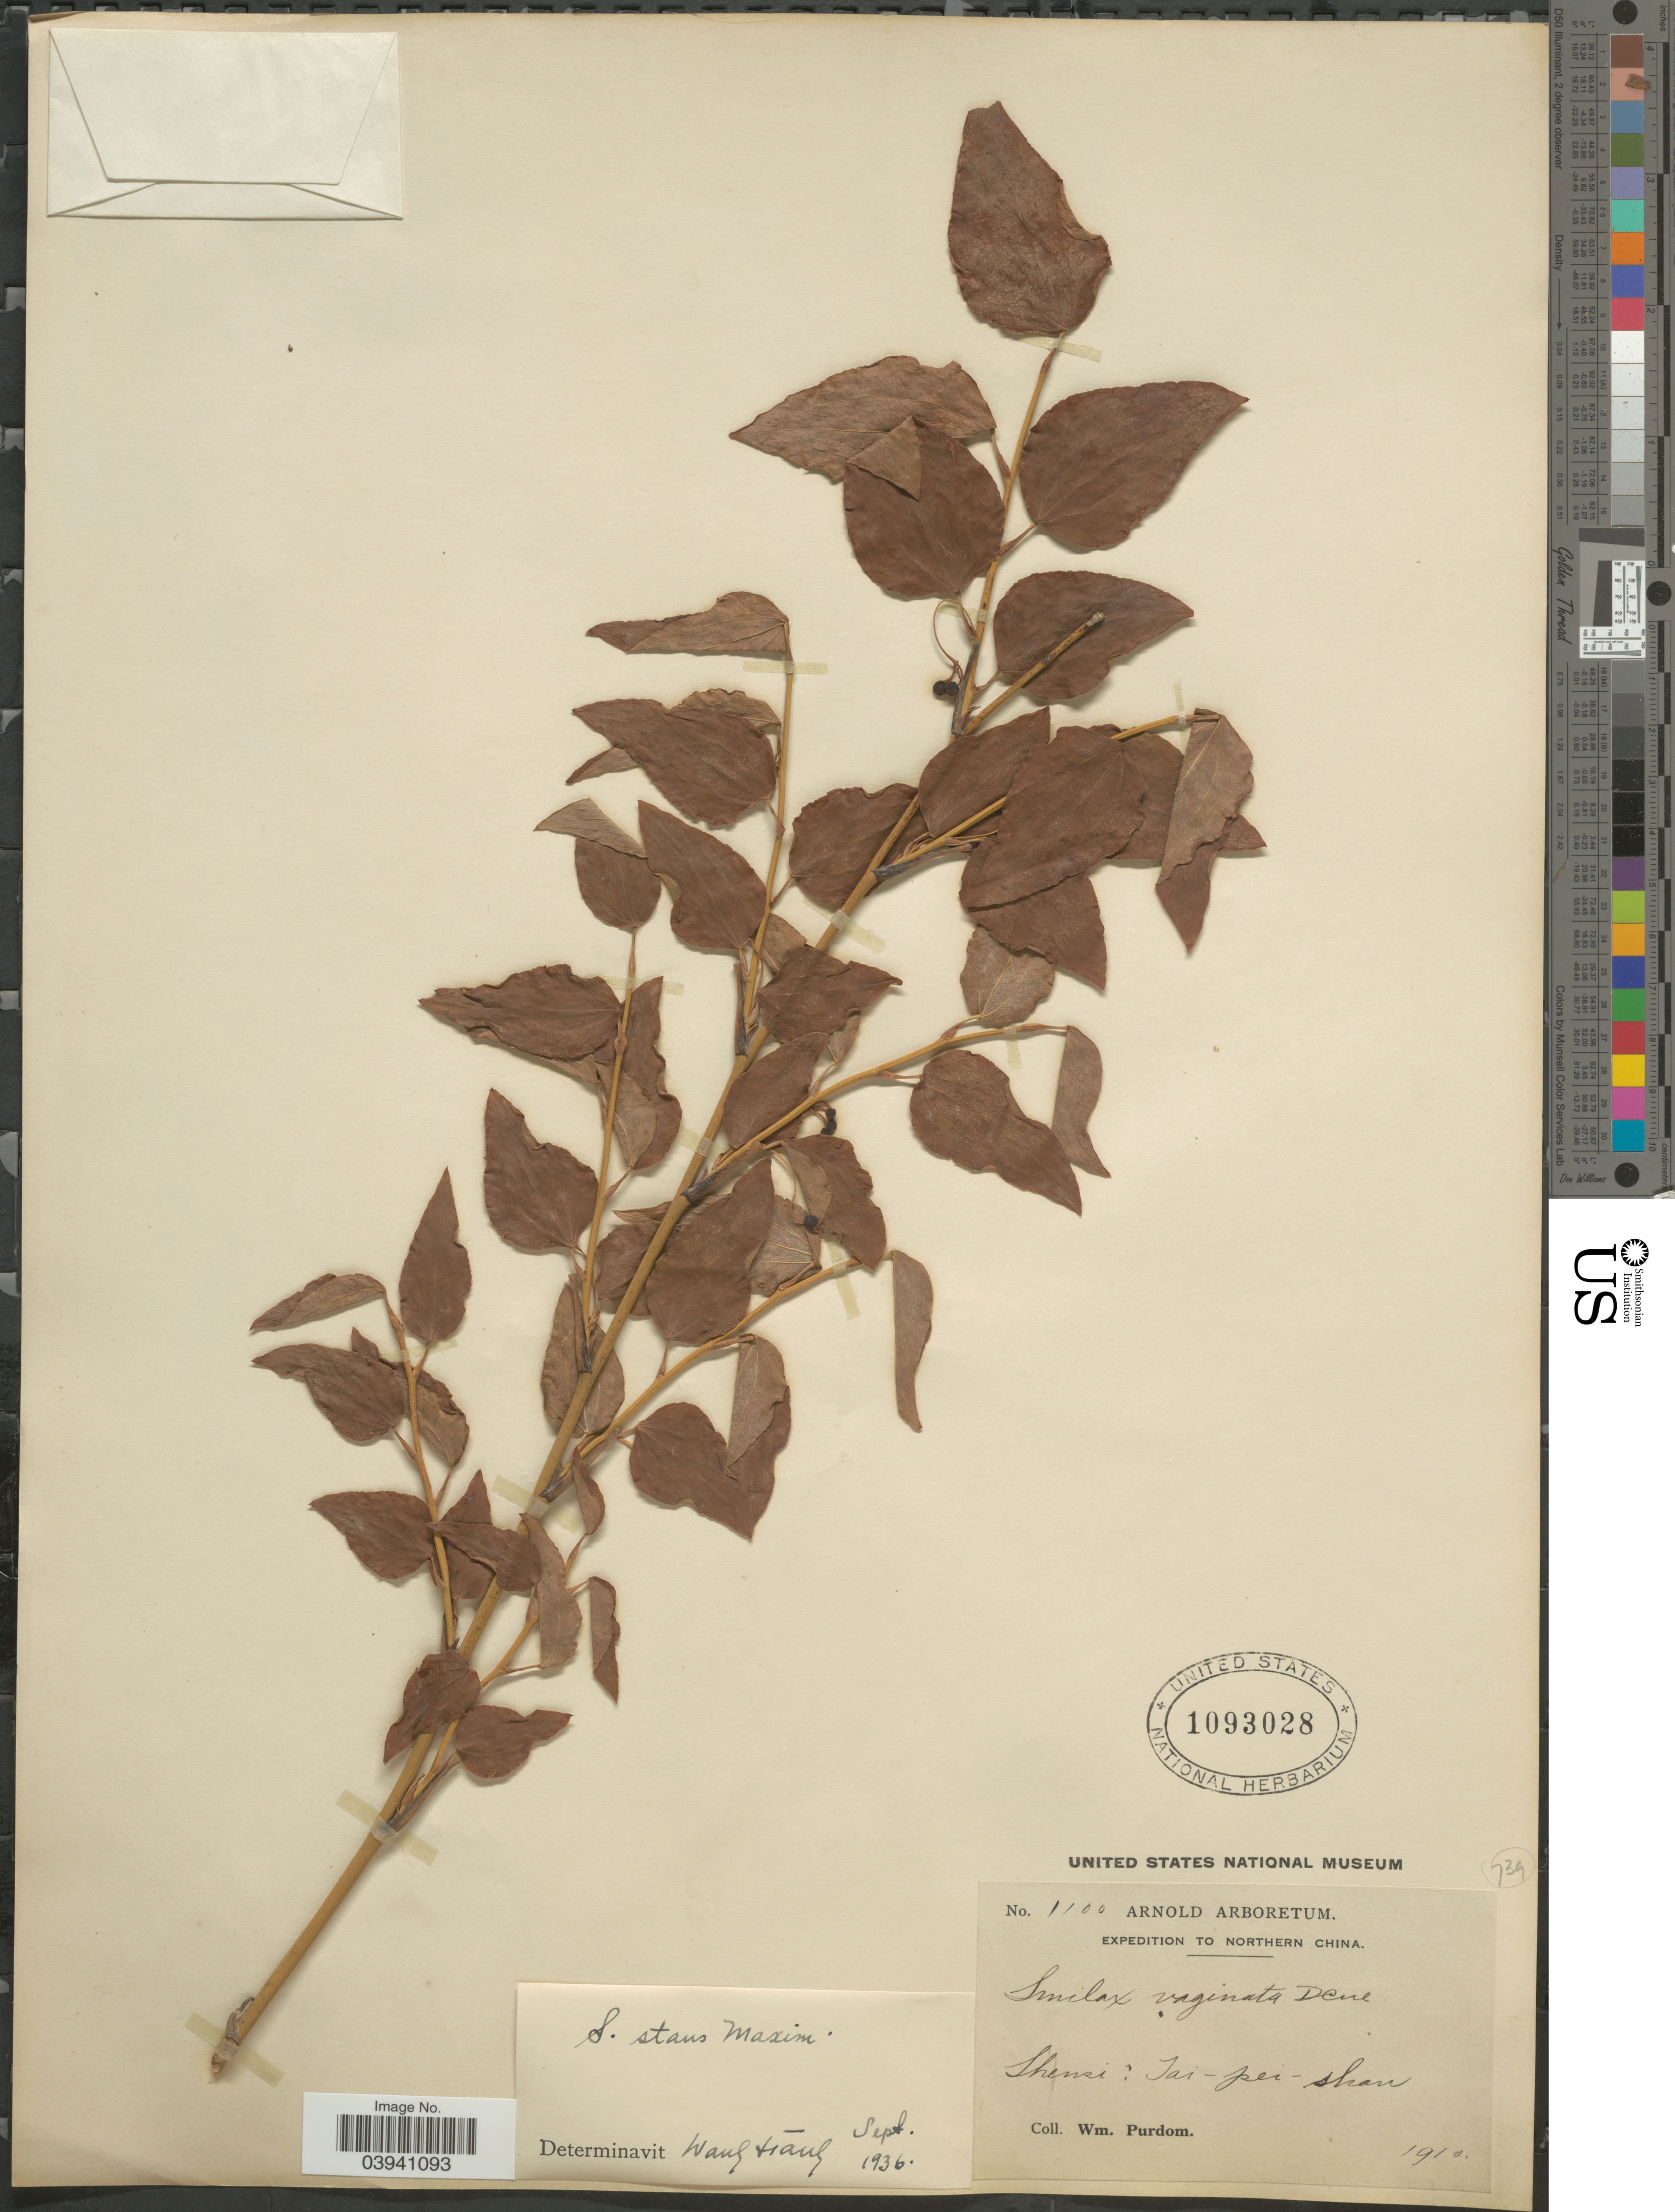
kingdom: Plantae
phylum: Tracheophyta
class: Liliopsida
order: Liliales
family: Smilacaceae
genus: Smilax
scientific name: Smilax stans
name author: Maxim.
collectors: W. Purdom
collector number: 1100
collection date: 1910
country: China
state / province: Shaanxi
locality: Northern China. Shensi: Tai-pei-shan.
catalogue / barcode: US 1093028